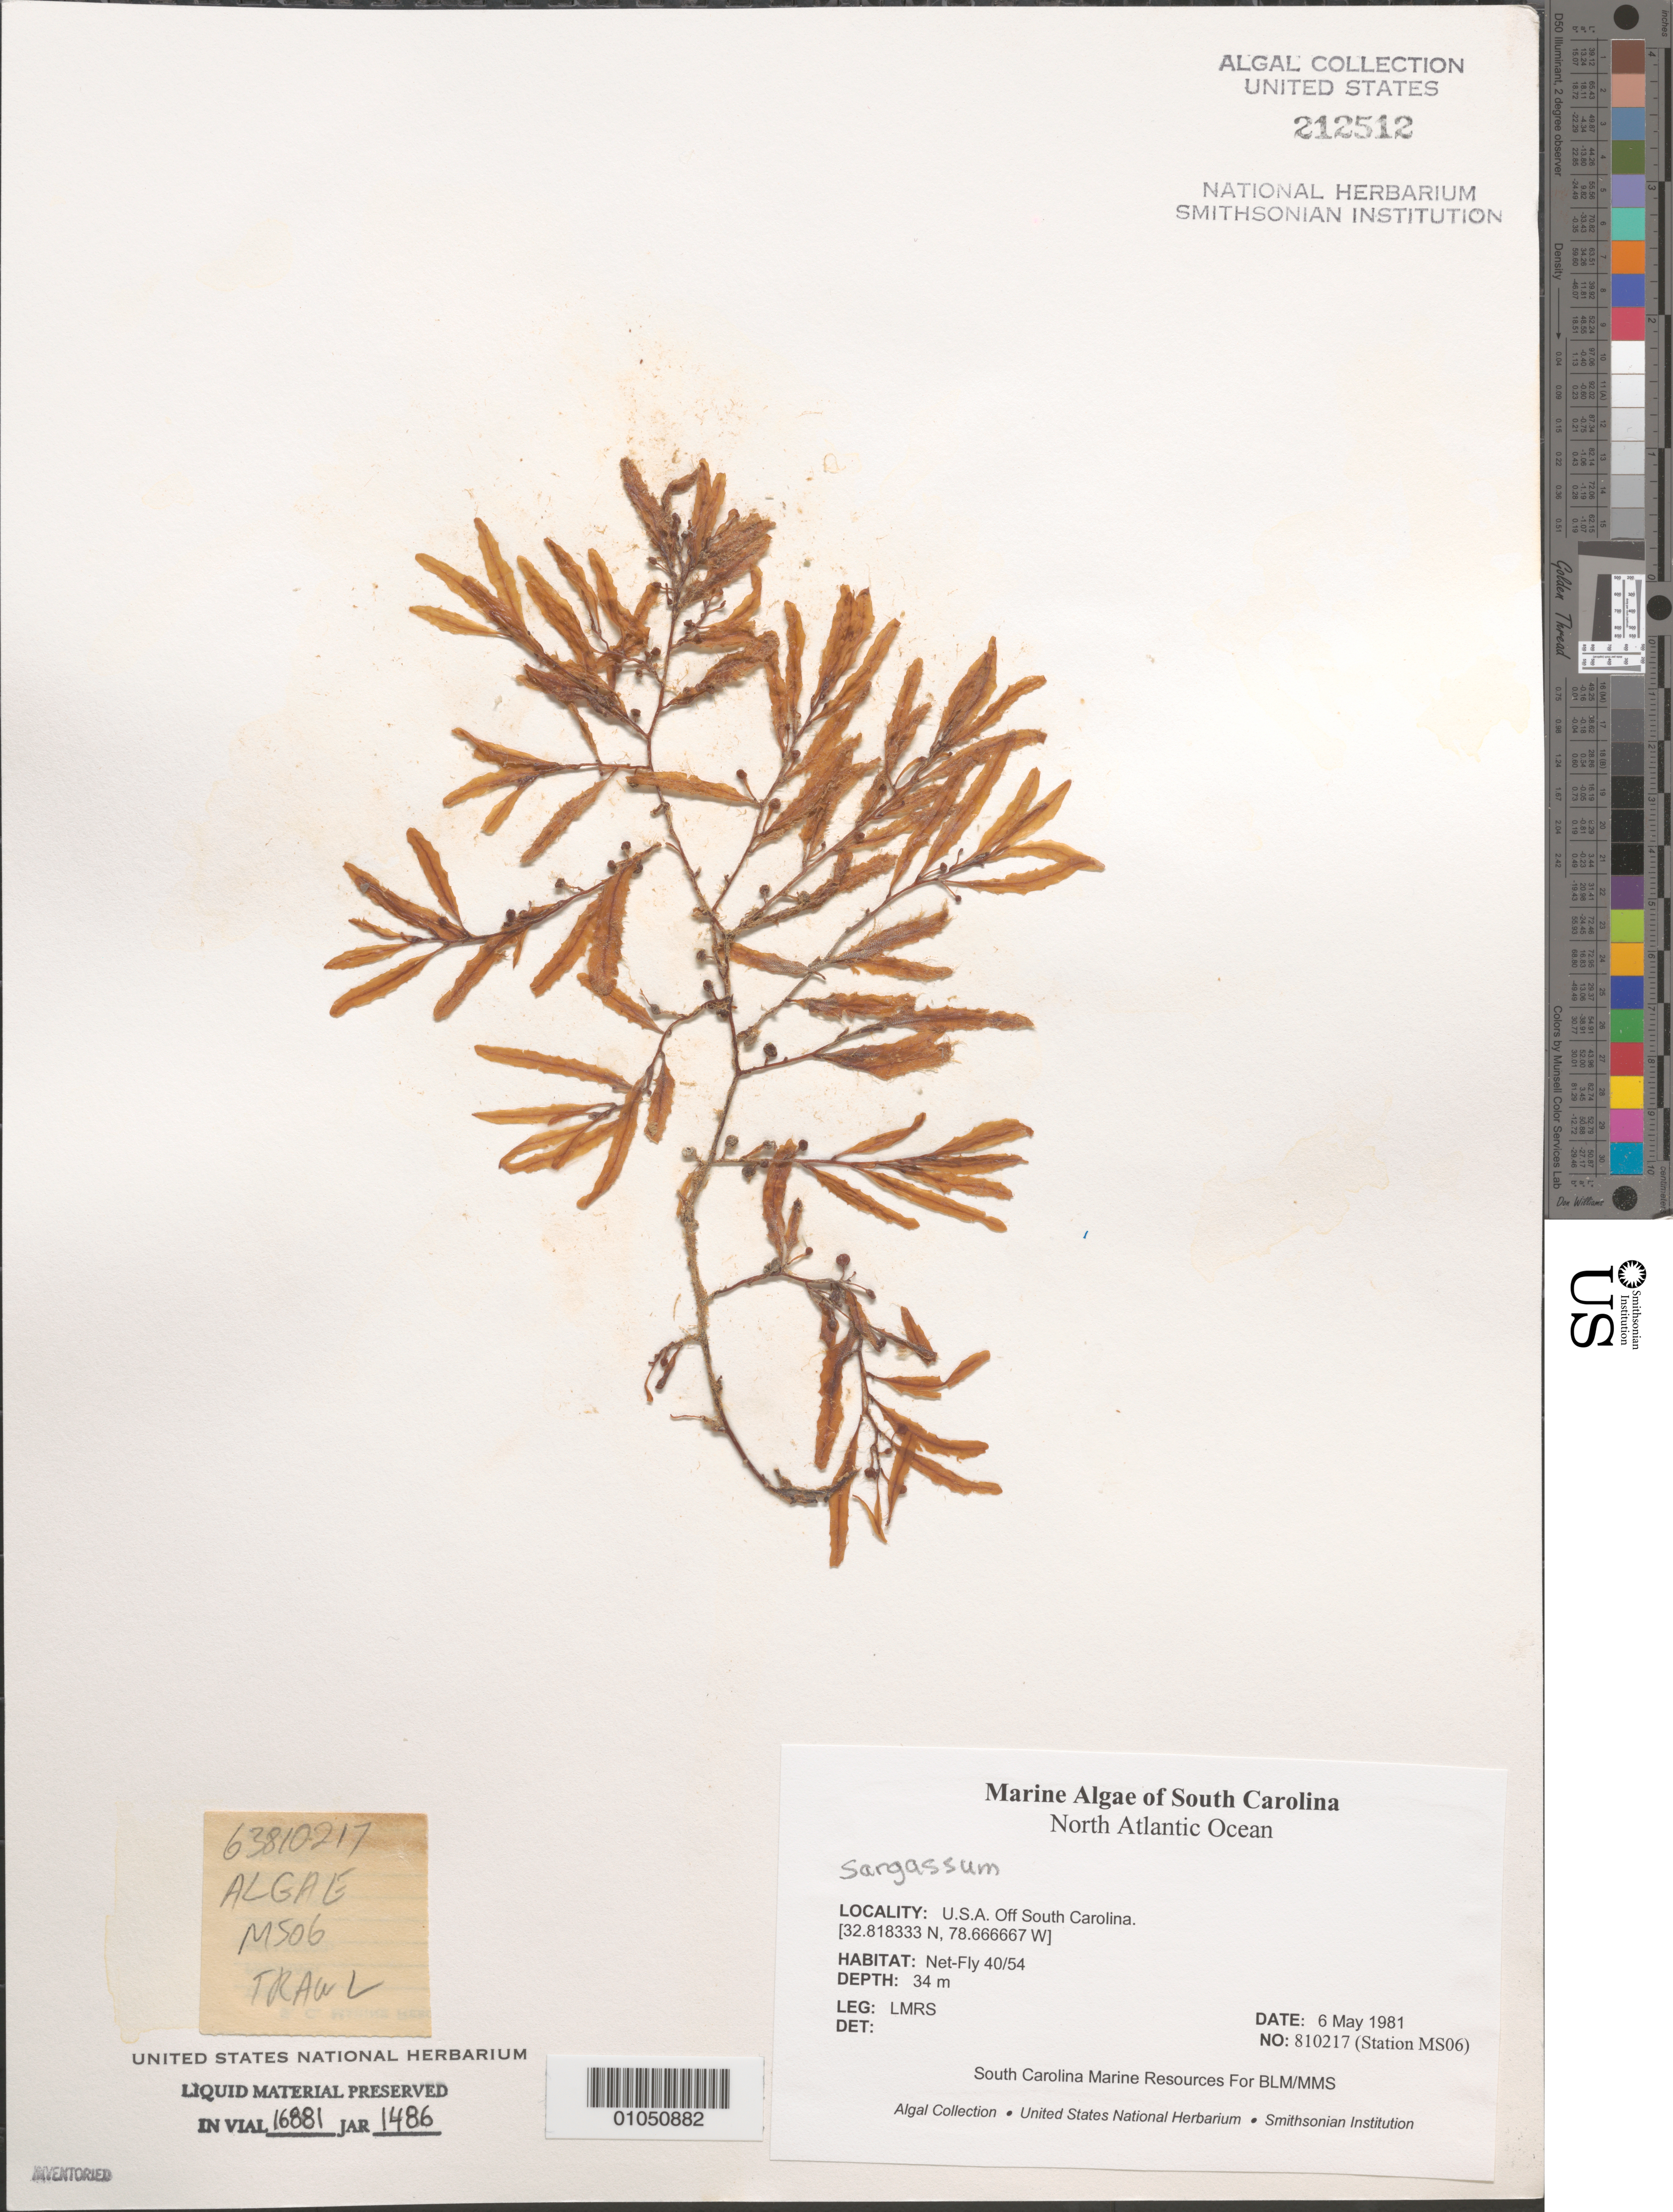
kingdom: Chromista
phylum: Ochrophyta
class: Phaeophyceae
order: Fucales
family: Sargassaceae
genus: Sargassum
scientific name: Sargassum sp.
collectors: LMRS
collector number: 810217 (Station MS06)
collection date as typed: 06 May 1981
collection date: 1981-05-06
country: United States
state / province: South Carolina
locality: North Atlantic Ocean off South Carolina coast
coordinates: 32.818333 N, 78.666667 W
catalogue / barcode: US 212512